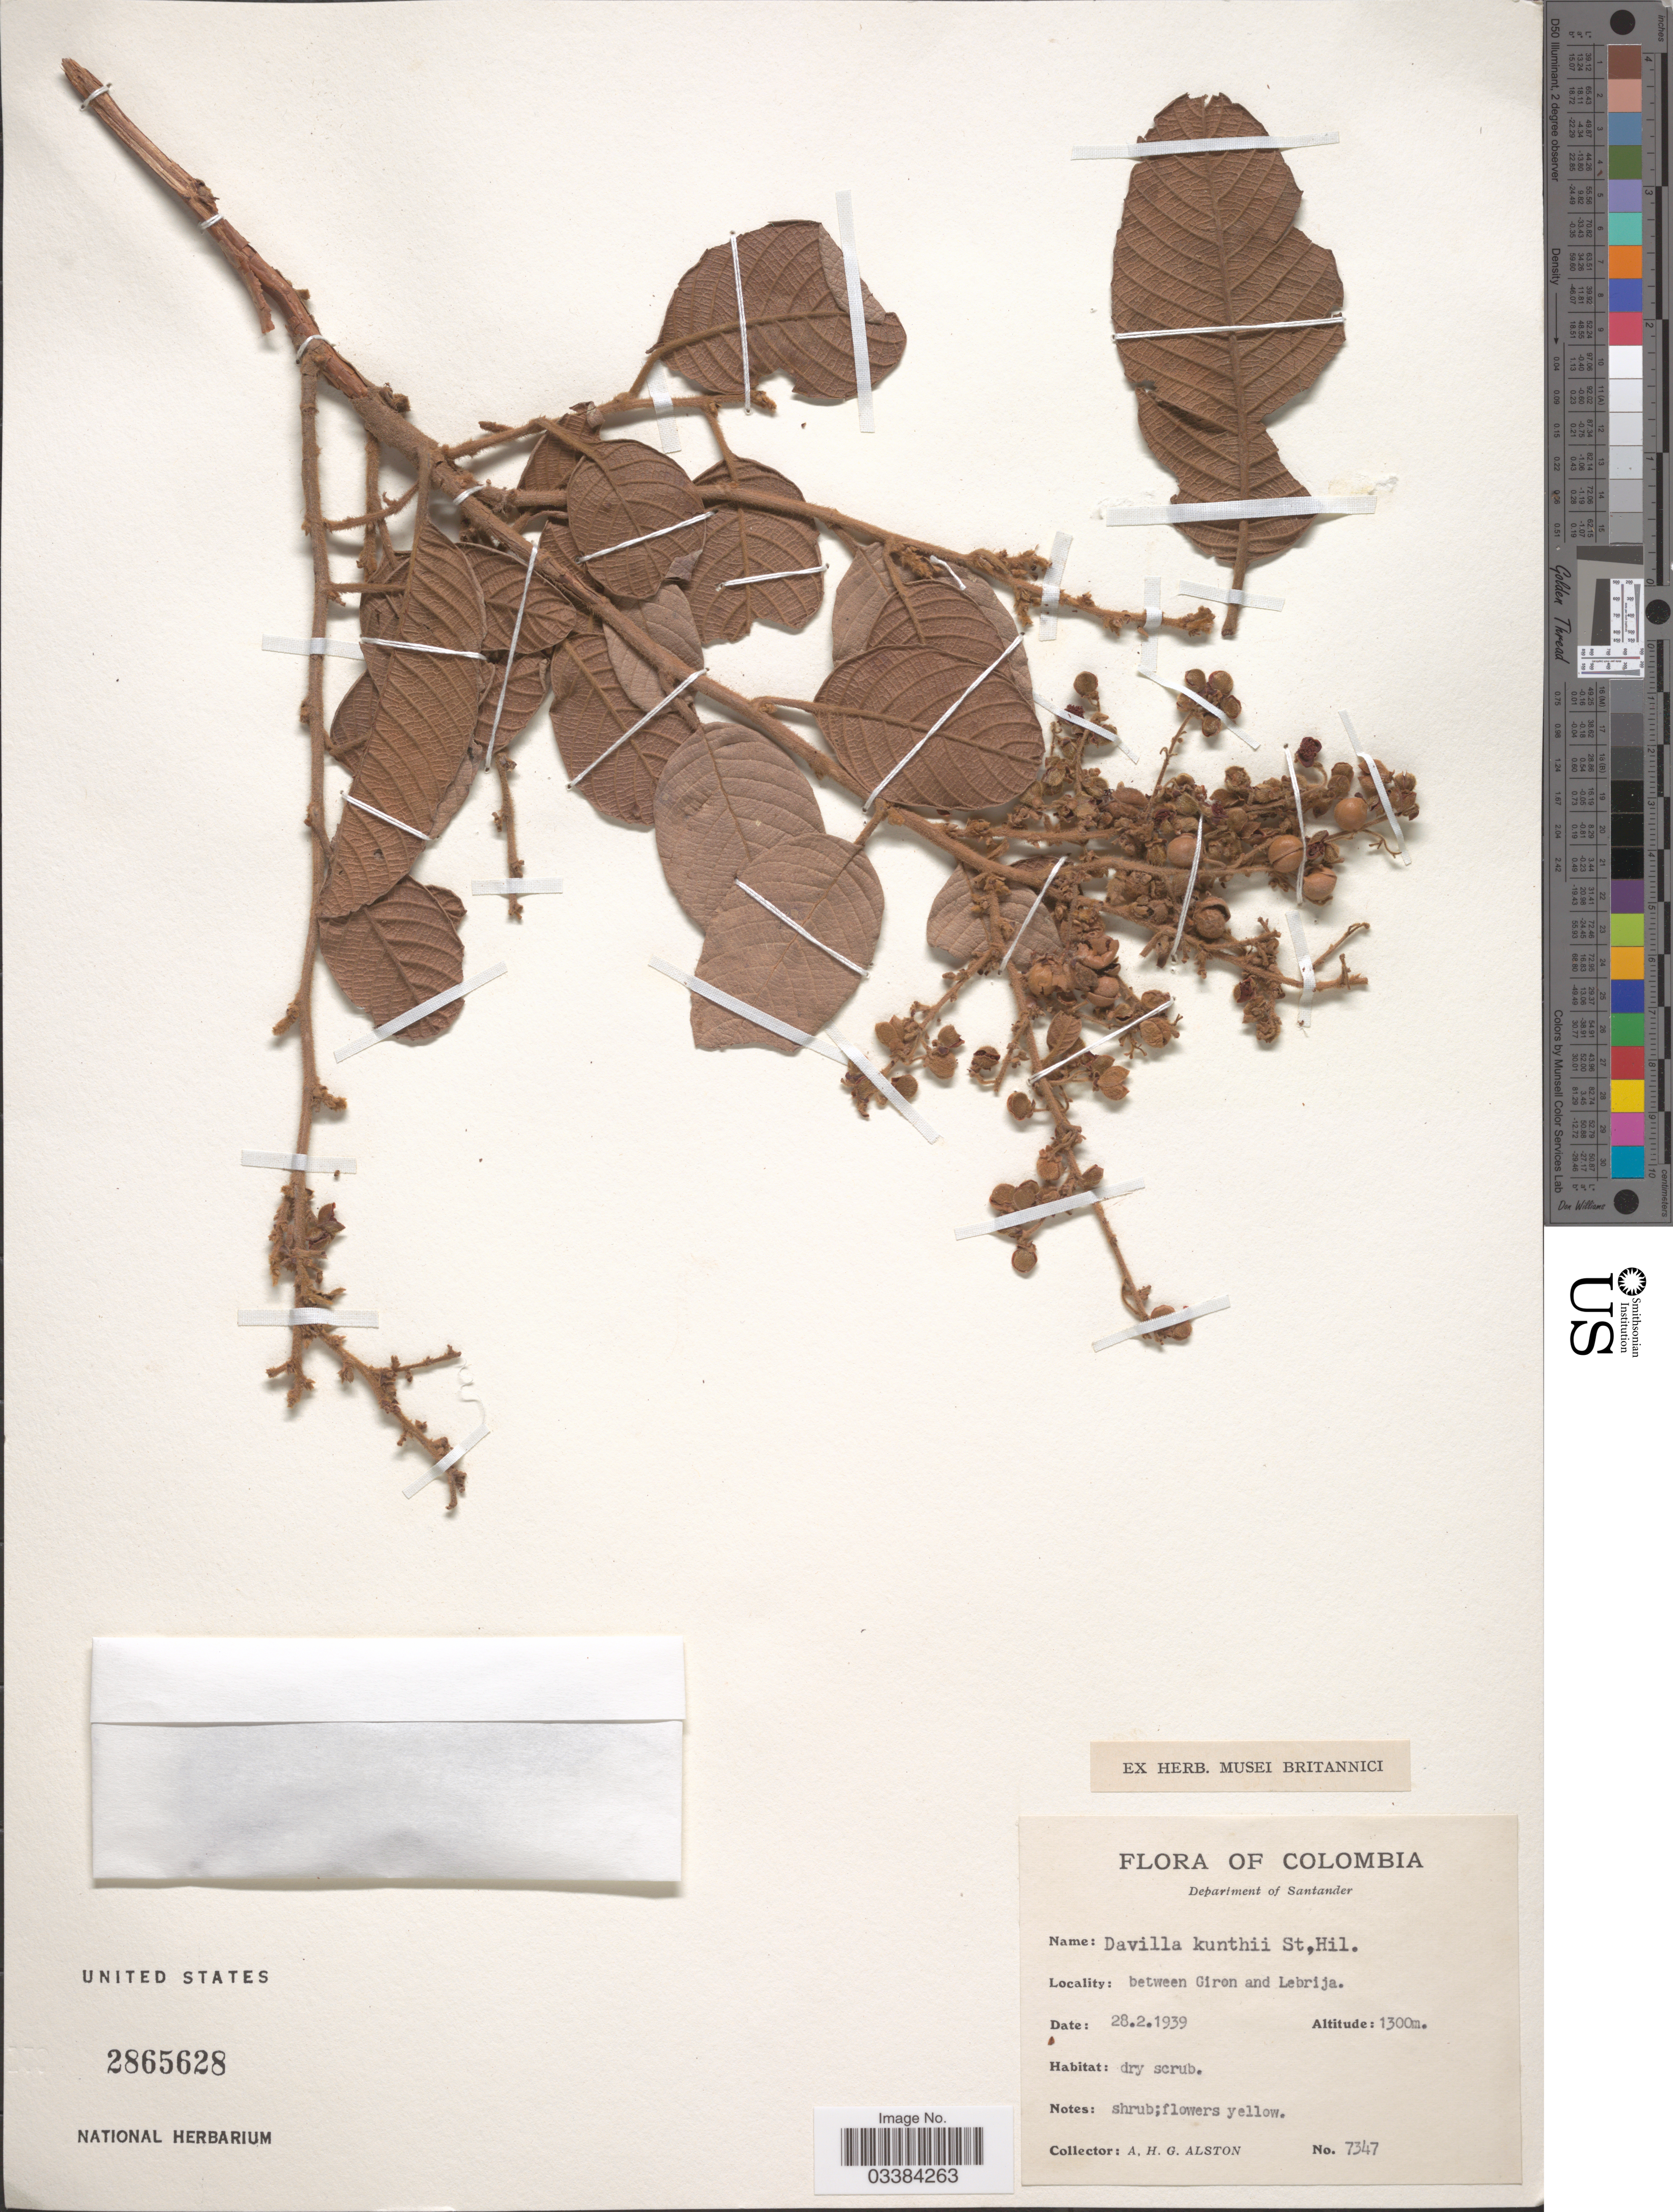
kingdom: Plantae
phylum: Tracheophyta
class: Magnoliopsida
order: Dilleniales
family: Dilleniaceae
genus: Davilla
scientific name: Davilla kunthii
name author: A. St.-Hil.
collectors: A. H. Alston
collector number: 7347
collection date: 1939-02-28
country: Colombia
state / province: Santander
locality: Department of Santander. Between Giron and Lebrija.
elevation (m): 1300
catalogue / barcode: US 2865628